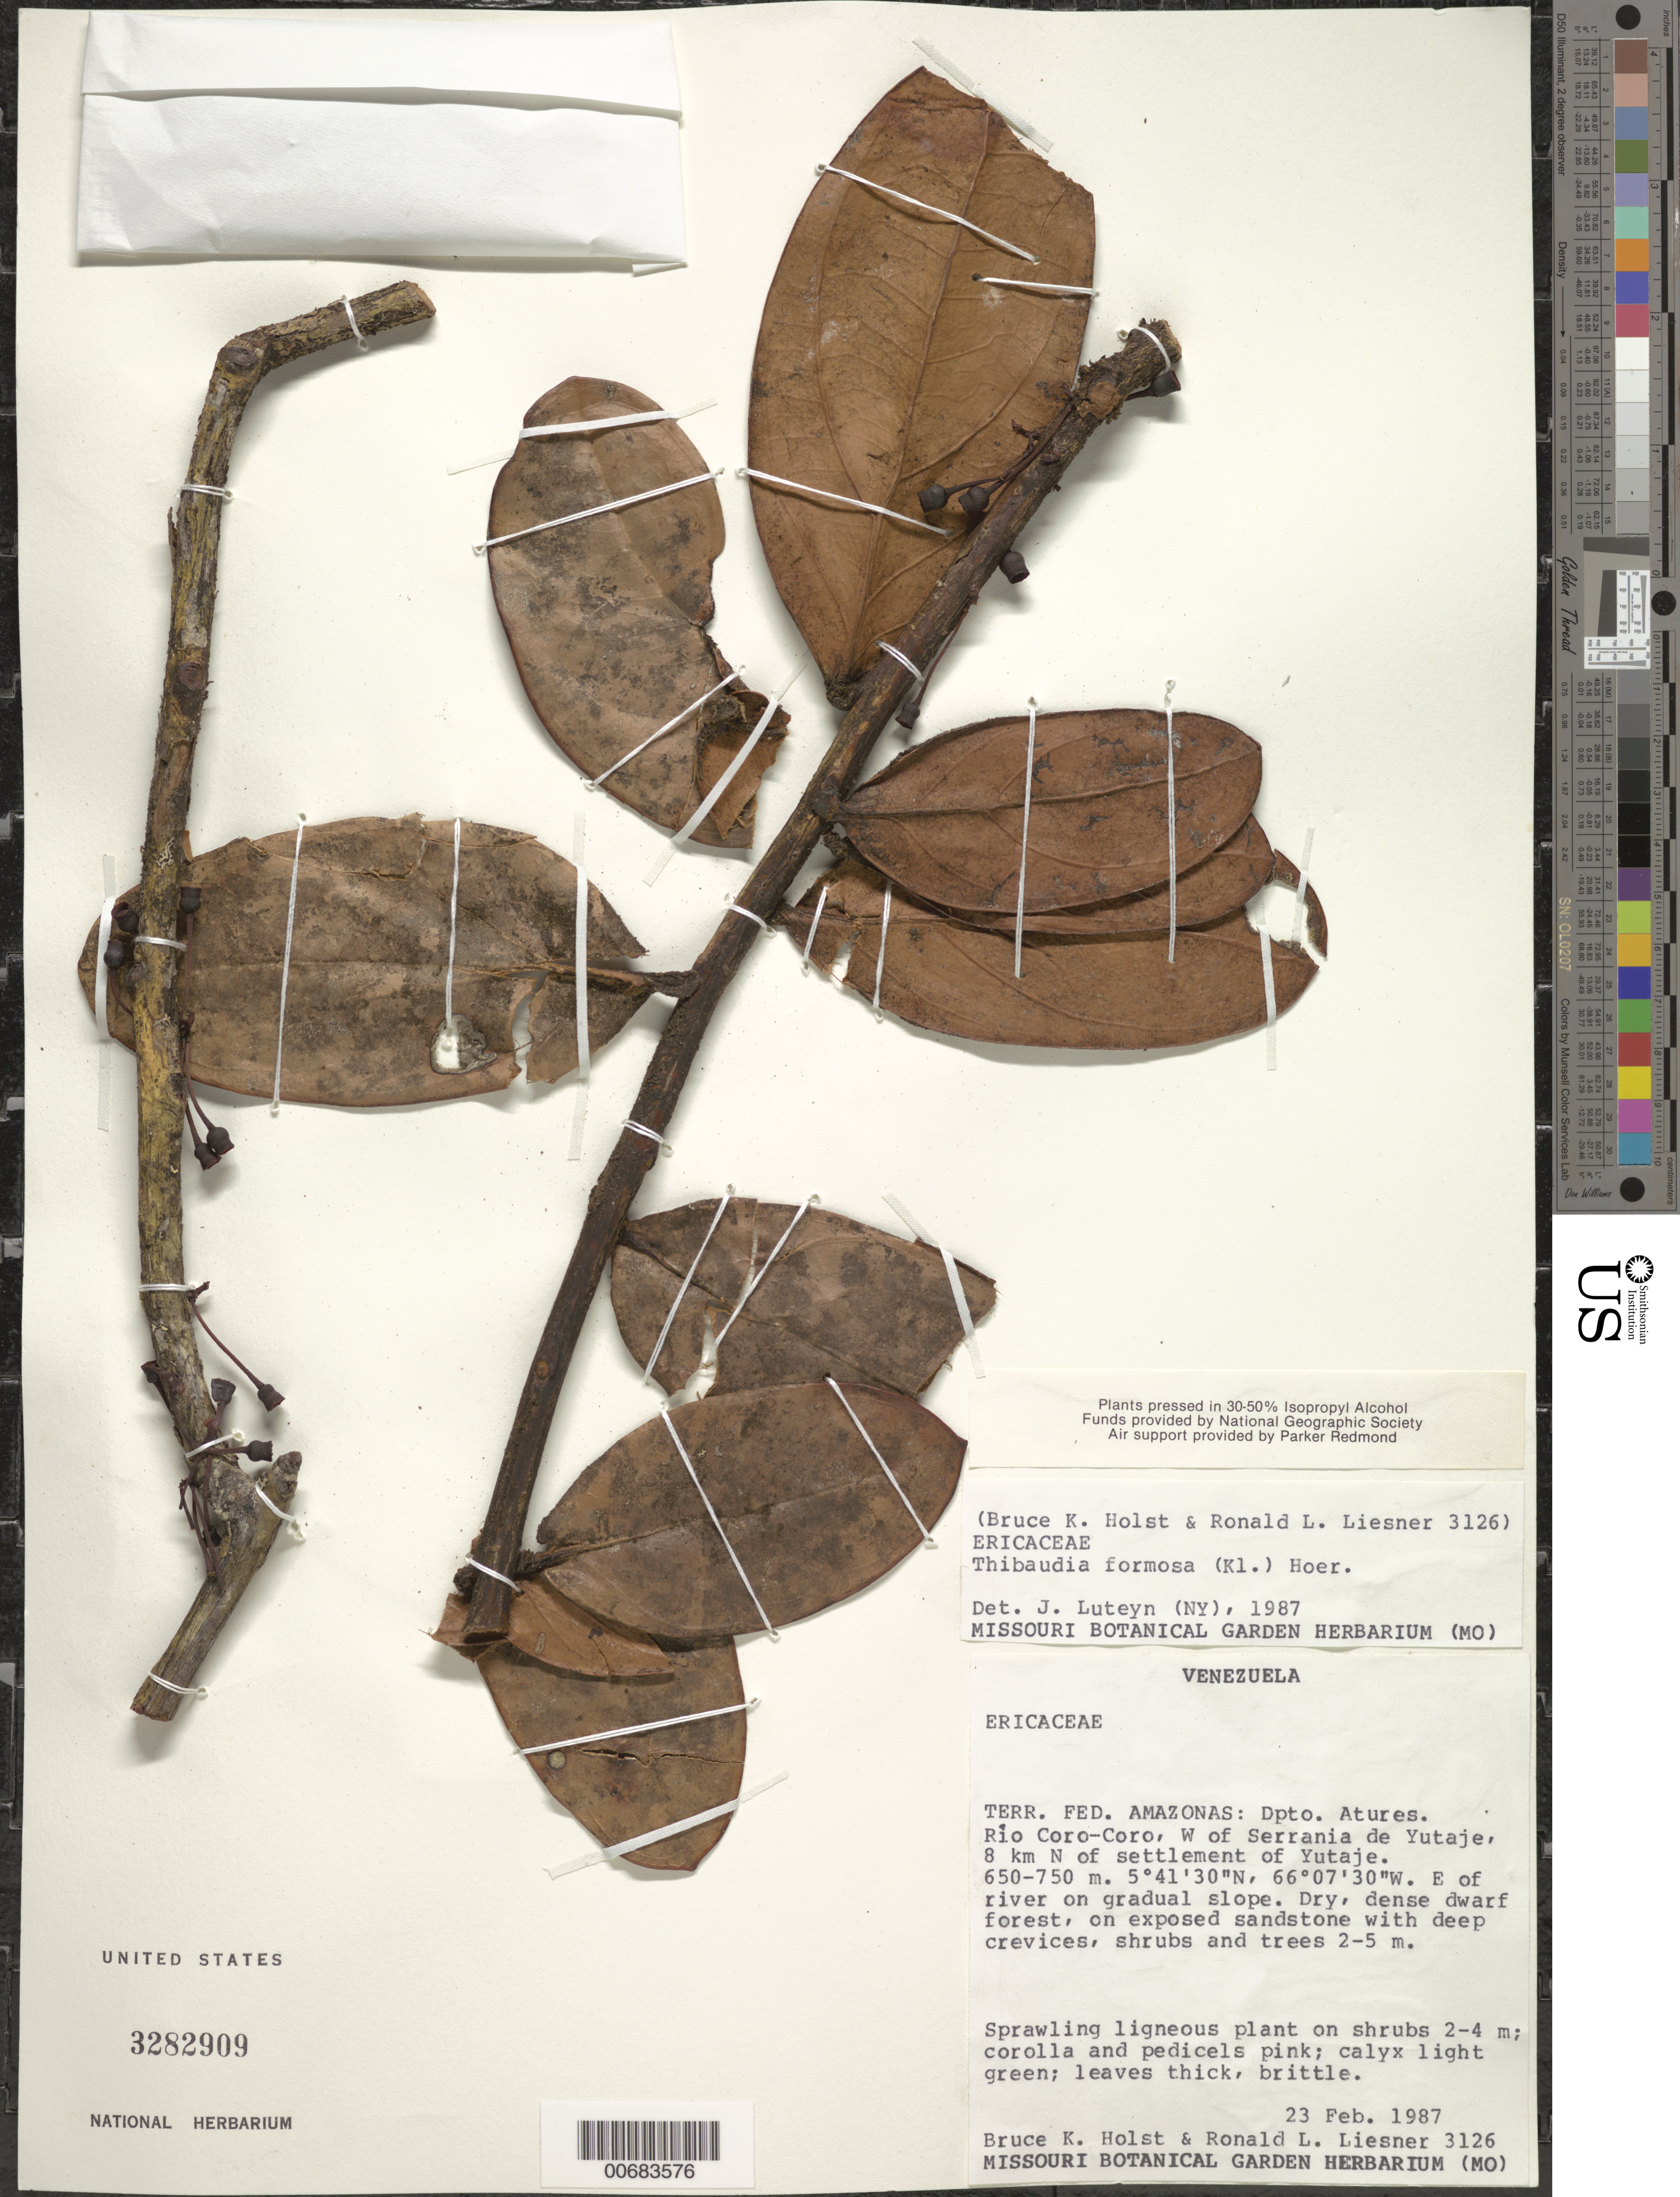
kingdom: Plantae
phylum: Tracheophyta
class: Magnoliopsida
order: Ericales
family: Ericaceae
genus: Thibaudia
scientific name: Thibaudia formosa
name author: (Klotzsch) Hoerold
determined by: Luteyn, J. L.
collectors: B. Holst & R. L. Liesner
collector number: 3126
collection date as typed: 23-Feb-87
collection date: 1987-02-23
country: Venezuela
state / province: Amazonas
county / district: Atures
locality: Río Coro-Coro, W of Serrania de Yutajé, 8 km N of Yutajé settlement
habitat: Dry, dense dwarf forest on exposed sandstone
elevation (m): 650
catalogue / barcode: US 3282909